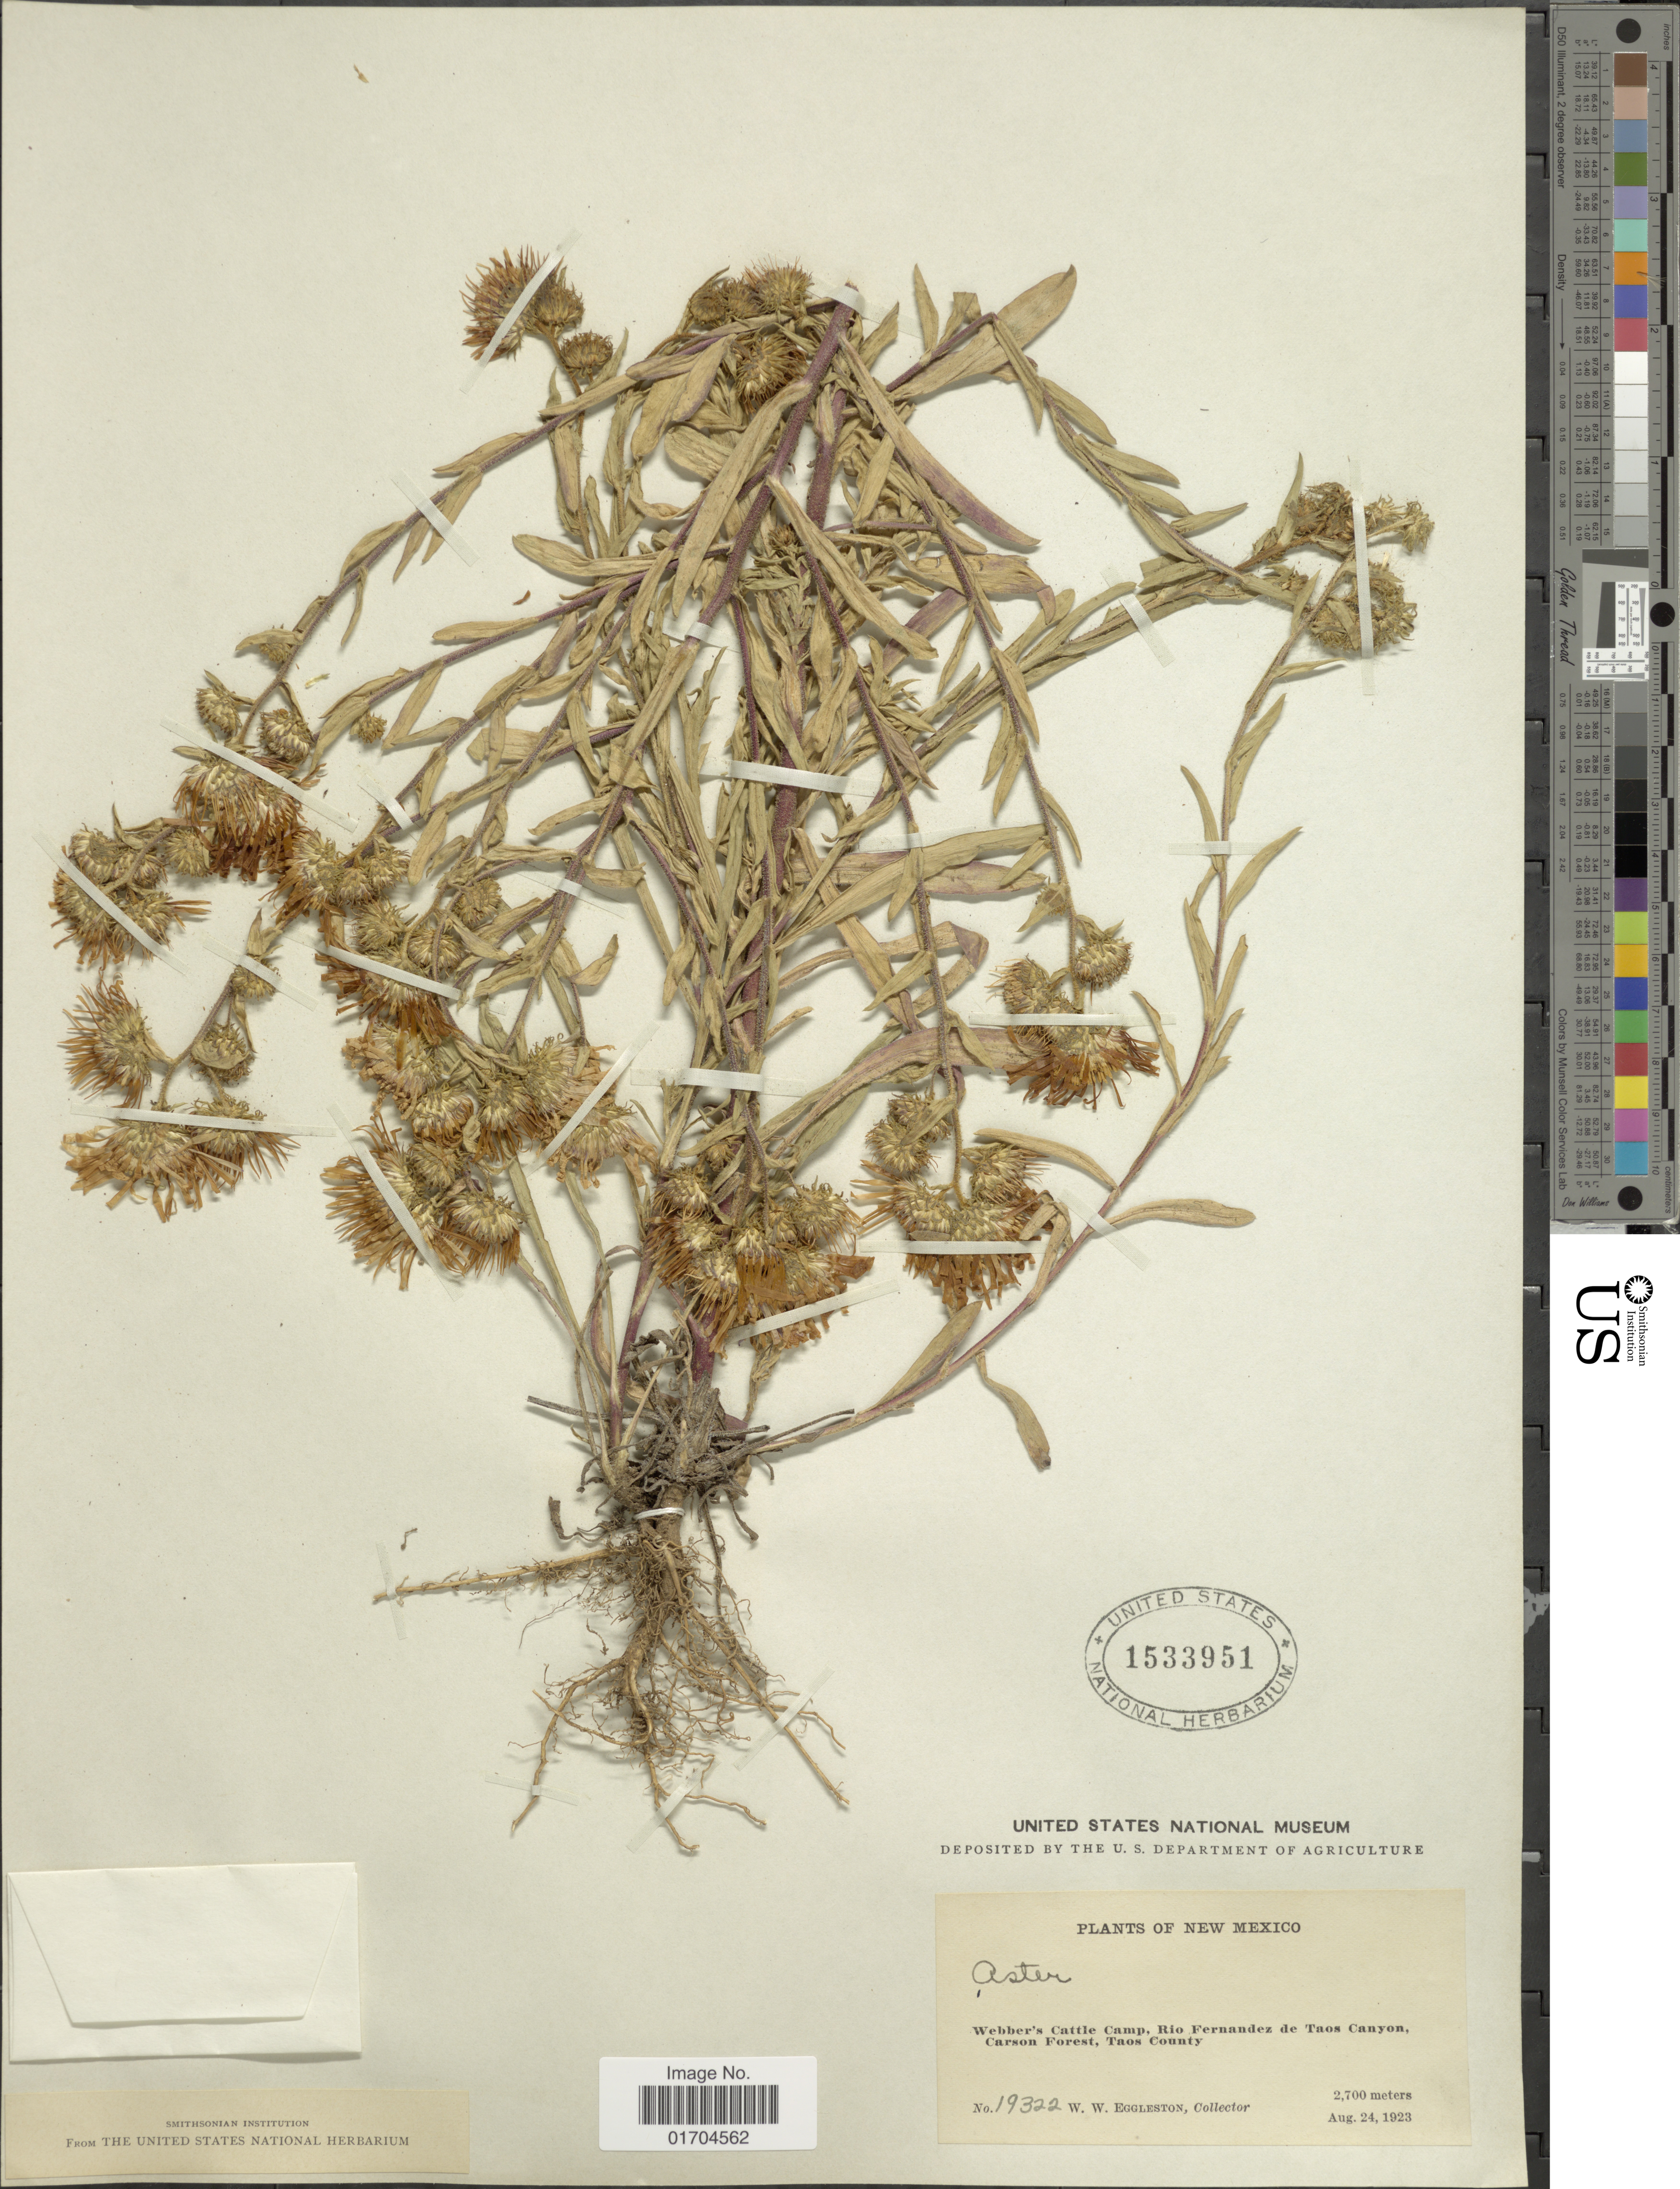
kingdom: Plantae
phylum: Tracheophyta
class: Magnoliopsida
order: Asterales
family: Asteraceae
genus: Symphyotrichum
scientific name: Symphyotrichum sp.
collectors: W. W. Eggleston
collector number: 19322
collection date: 1923-08-24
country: United States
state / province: New Mexico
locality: Webber's Cattle Camp, Rio Fernandez de Taos Canyon, Carson Forest, Taos County.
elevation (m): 2700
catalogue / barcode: US 1533951